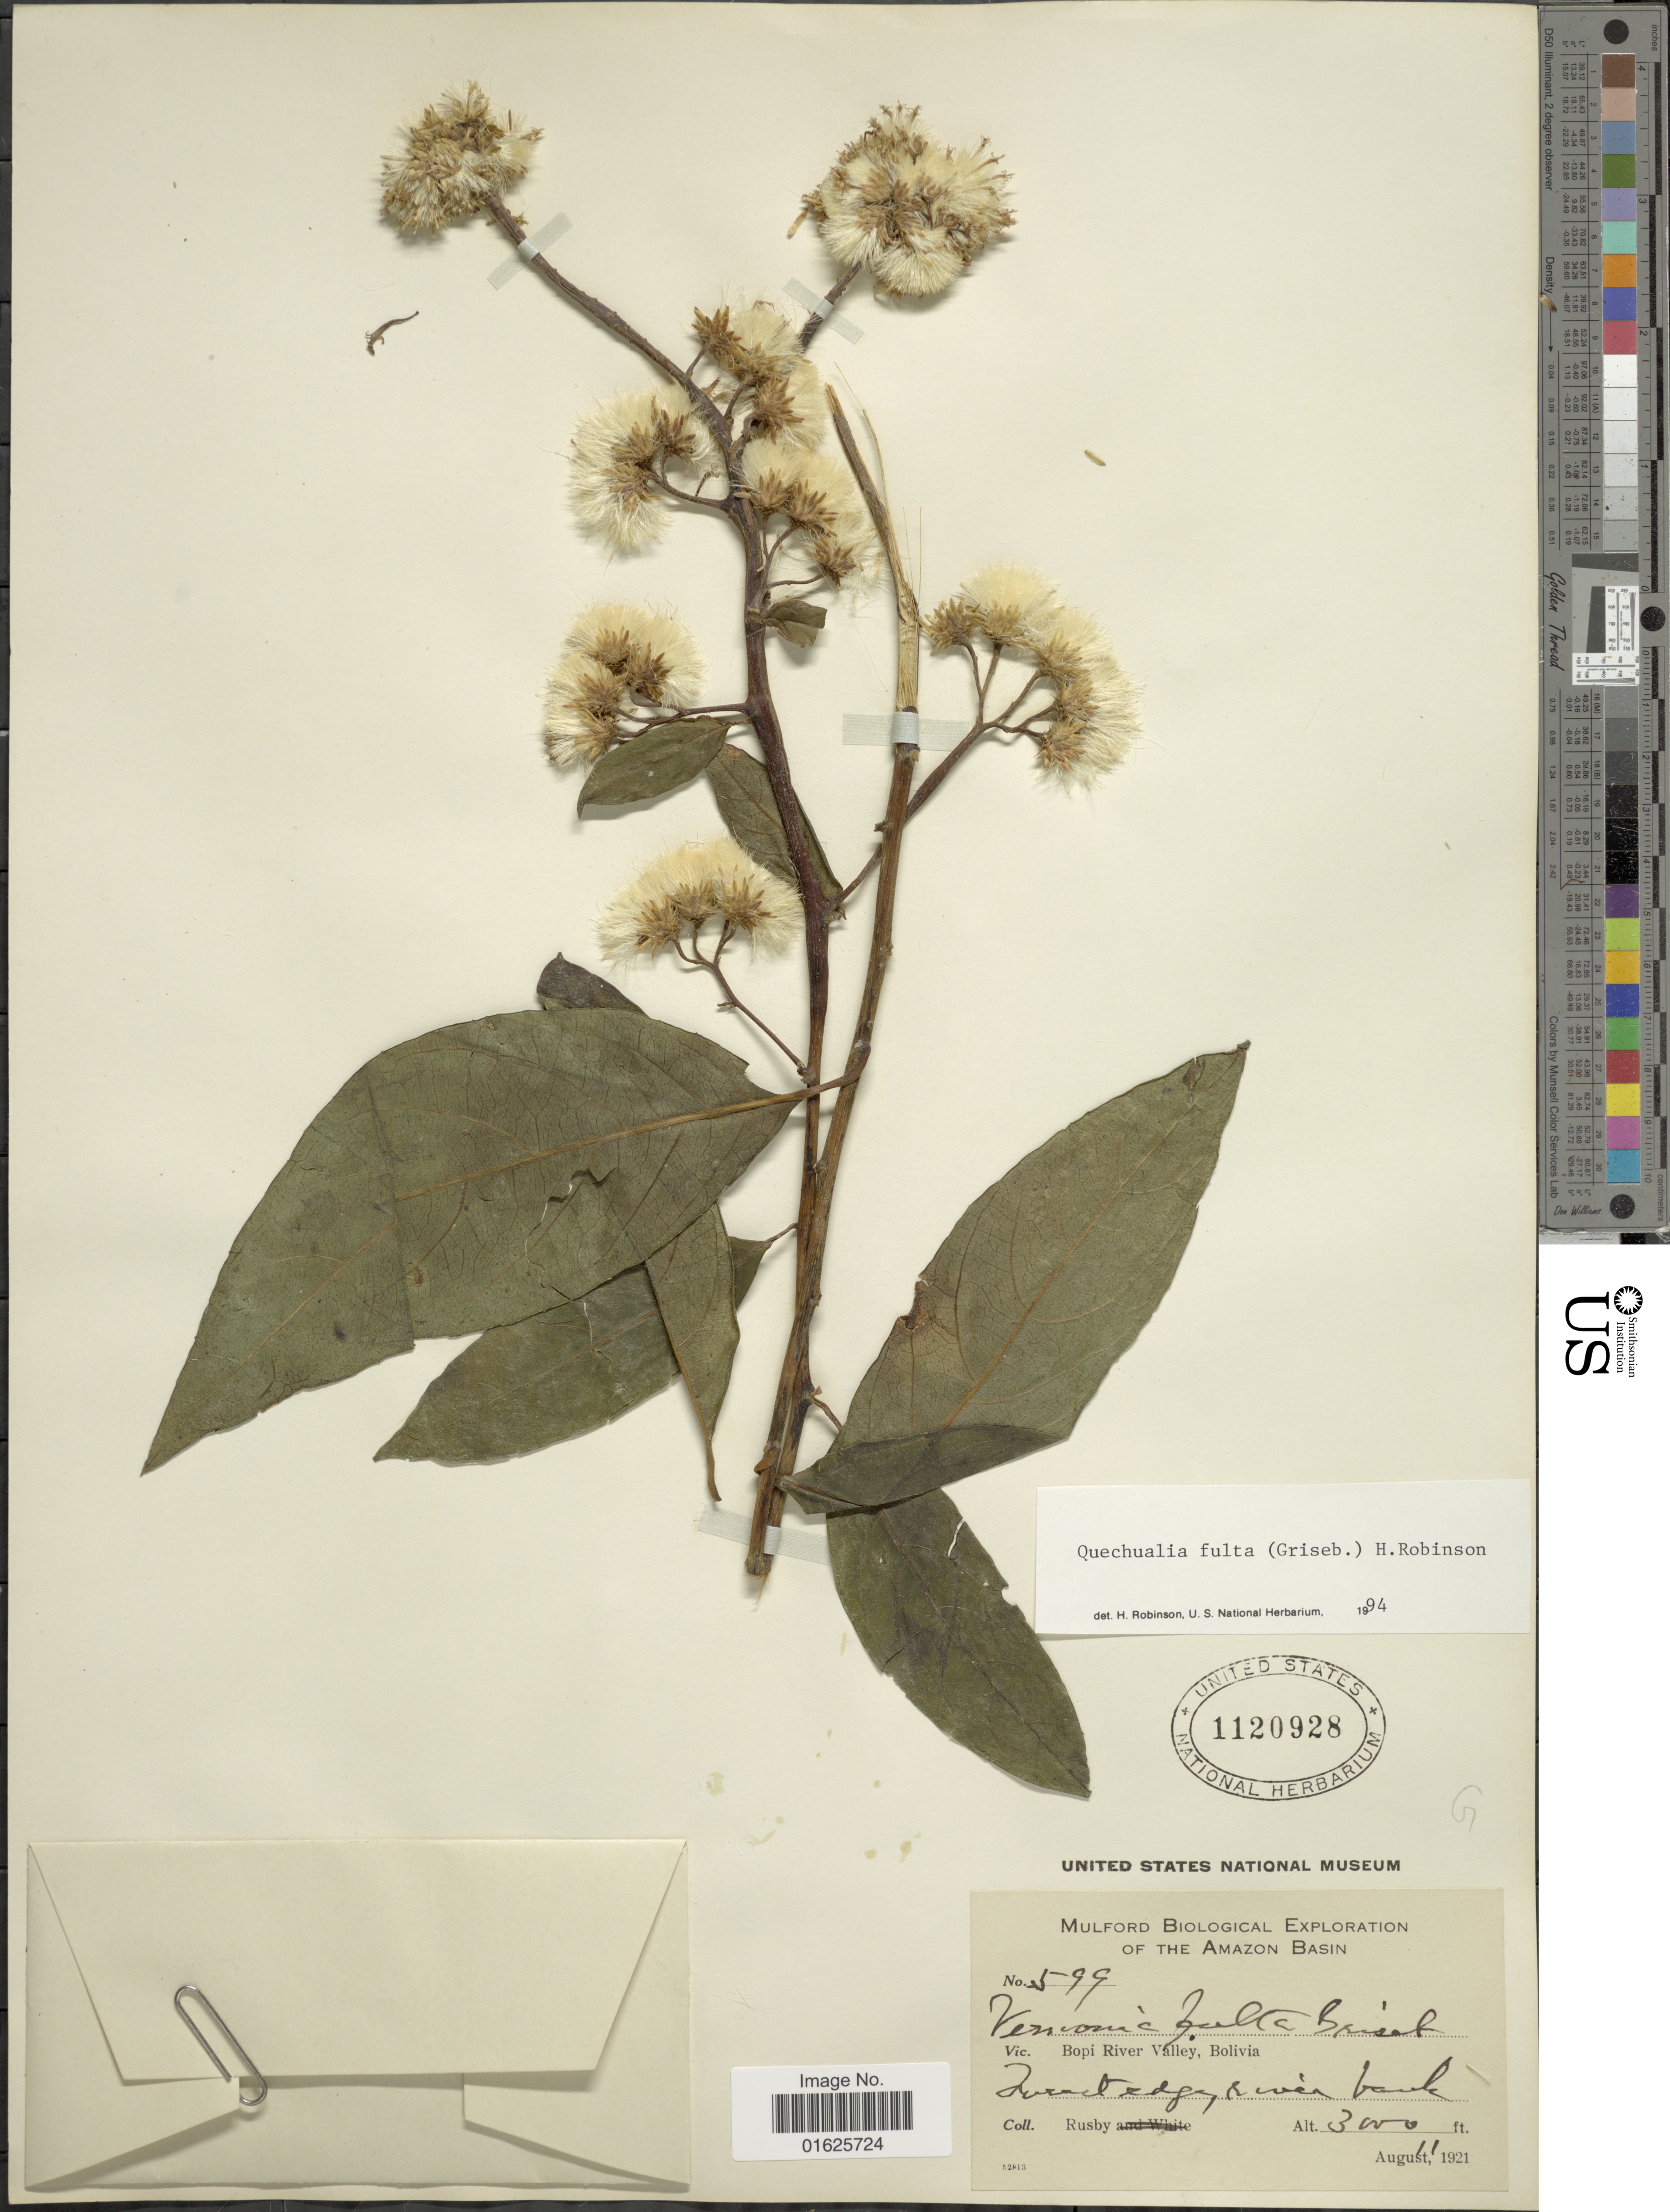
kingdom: Plantae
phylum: Tracheophyta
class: Magnoliopsida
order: Asterales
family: Asteraceae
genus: Quechualia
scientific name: Quechualia fulta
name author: (Griseb.) H. Rob.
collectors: H. H. Rusby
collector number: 599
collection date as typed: August 11, 1921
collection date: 1921-08-11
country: Bolivia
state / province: La Paz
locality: Bopi River Valley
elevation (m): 914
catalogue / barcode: US 1120928